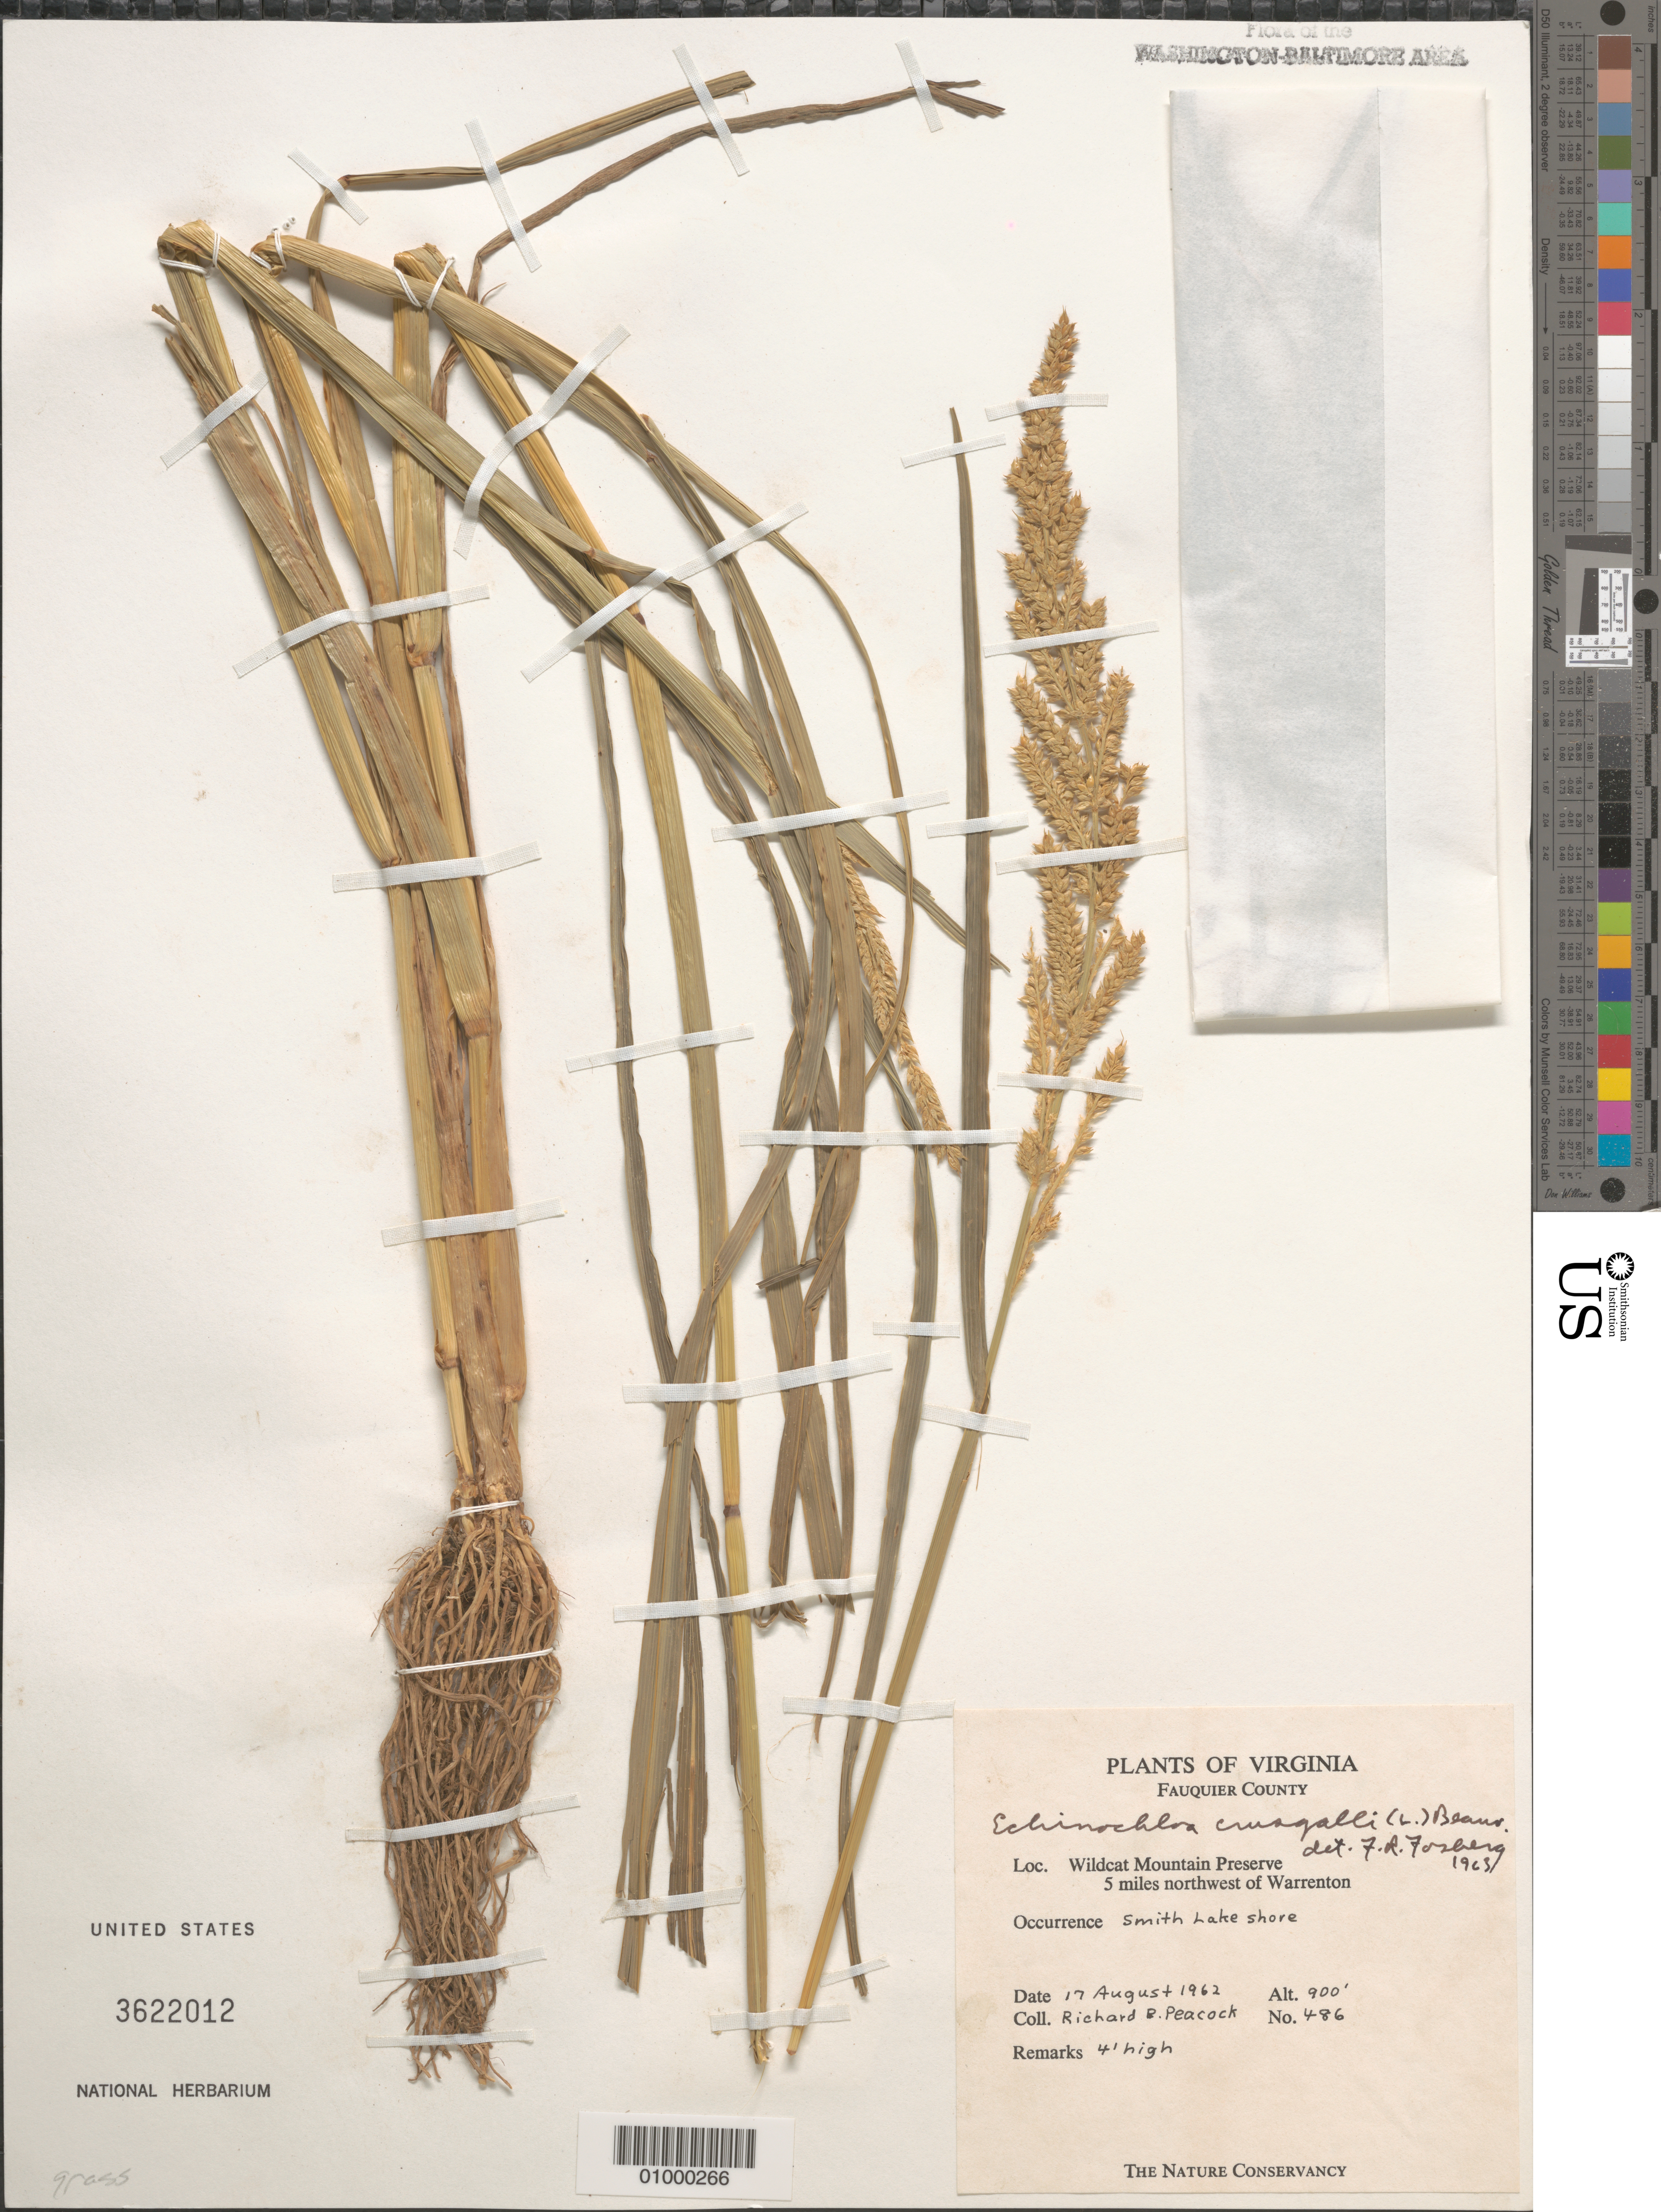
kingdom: Plantae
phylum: Tracheophyta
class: Liliopsida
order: Poales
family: Poaceae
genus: Echinochloa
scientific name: Echinochloa crus-galli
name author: (L.) P. Beauv.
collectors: R. Peacock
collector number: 486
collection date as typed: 17 Aug 1962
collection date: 1962-08-17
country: United States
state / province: Virginia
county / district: Fauquier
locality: Wildcat Mountain Preserve, 5 miles northwest of Warrenton, Smith Lake Shore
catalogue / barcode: US 3622012